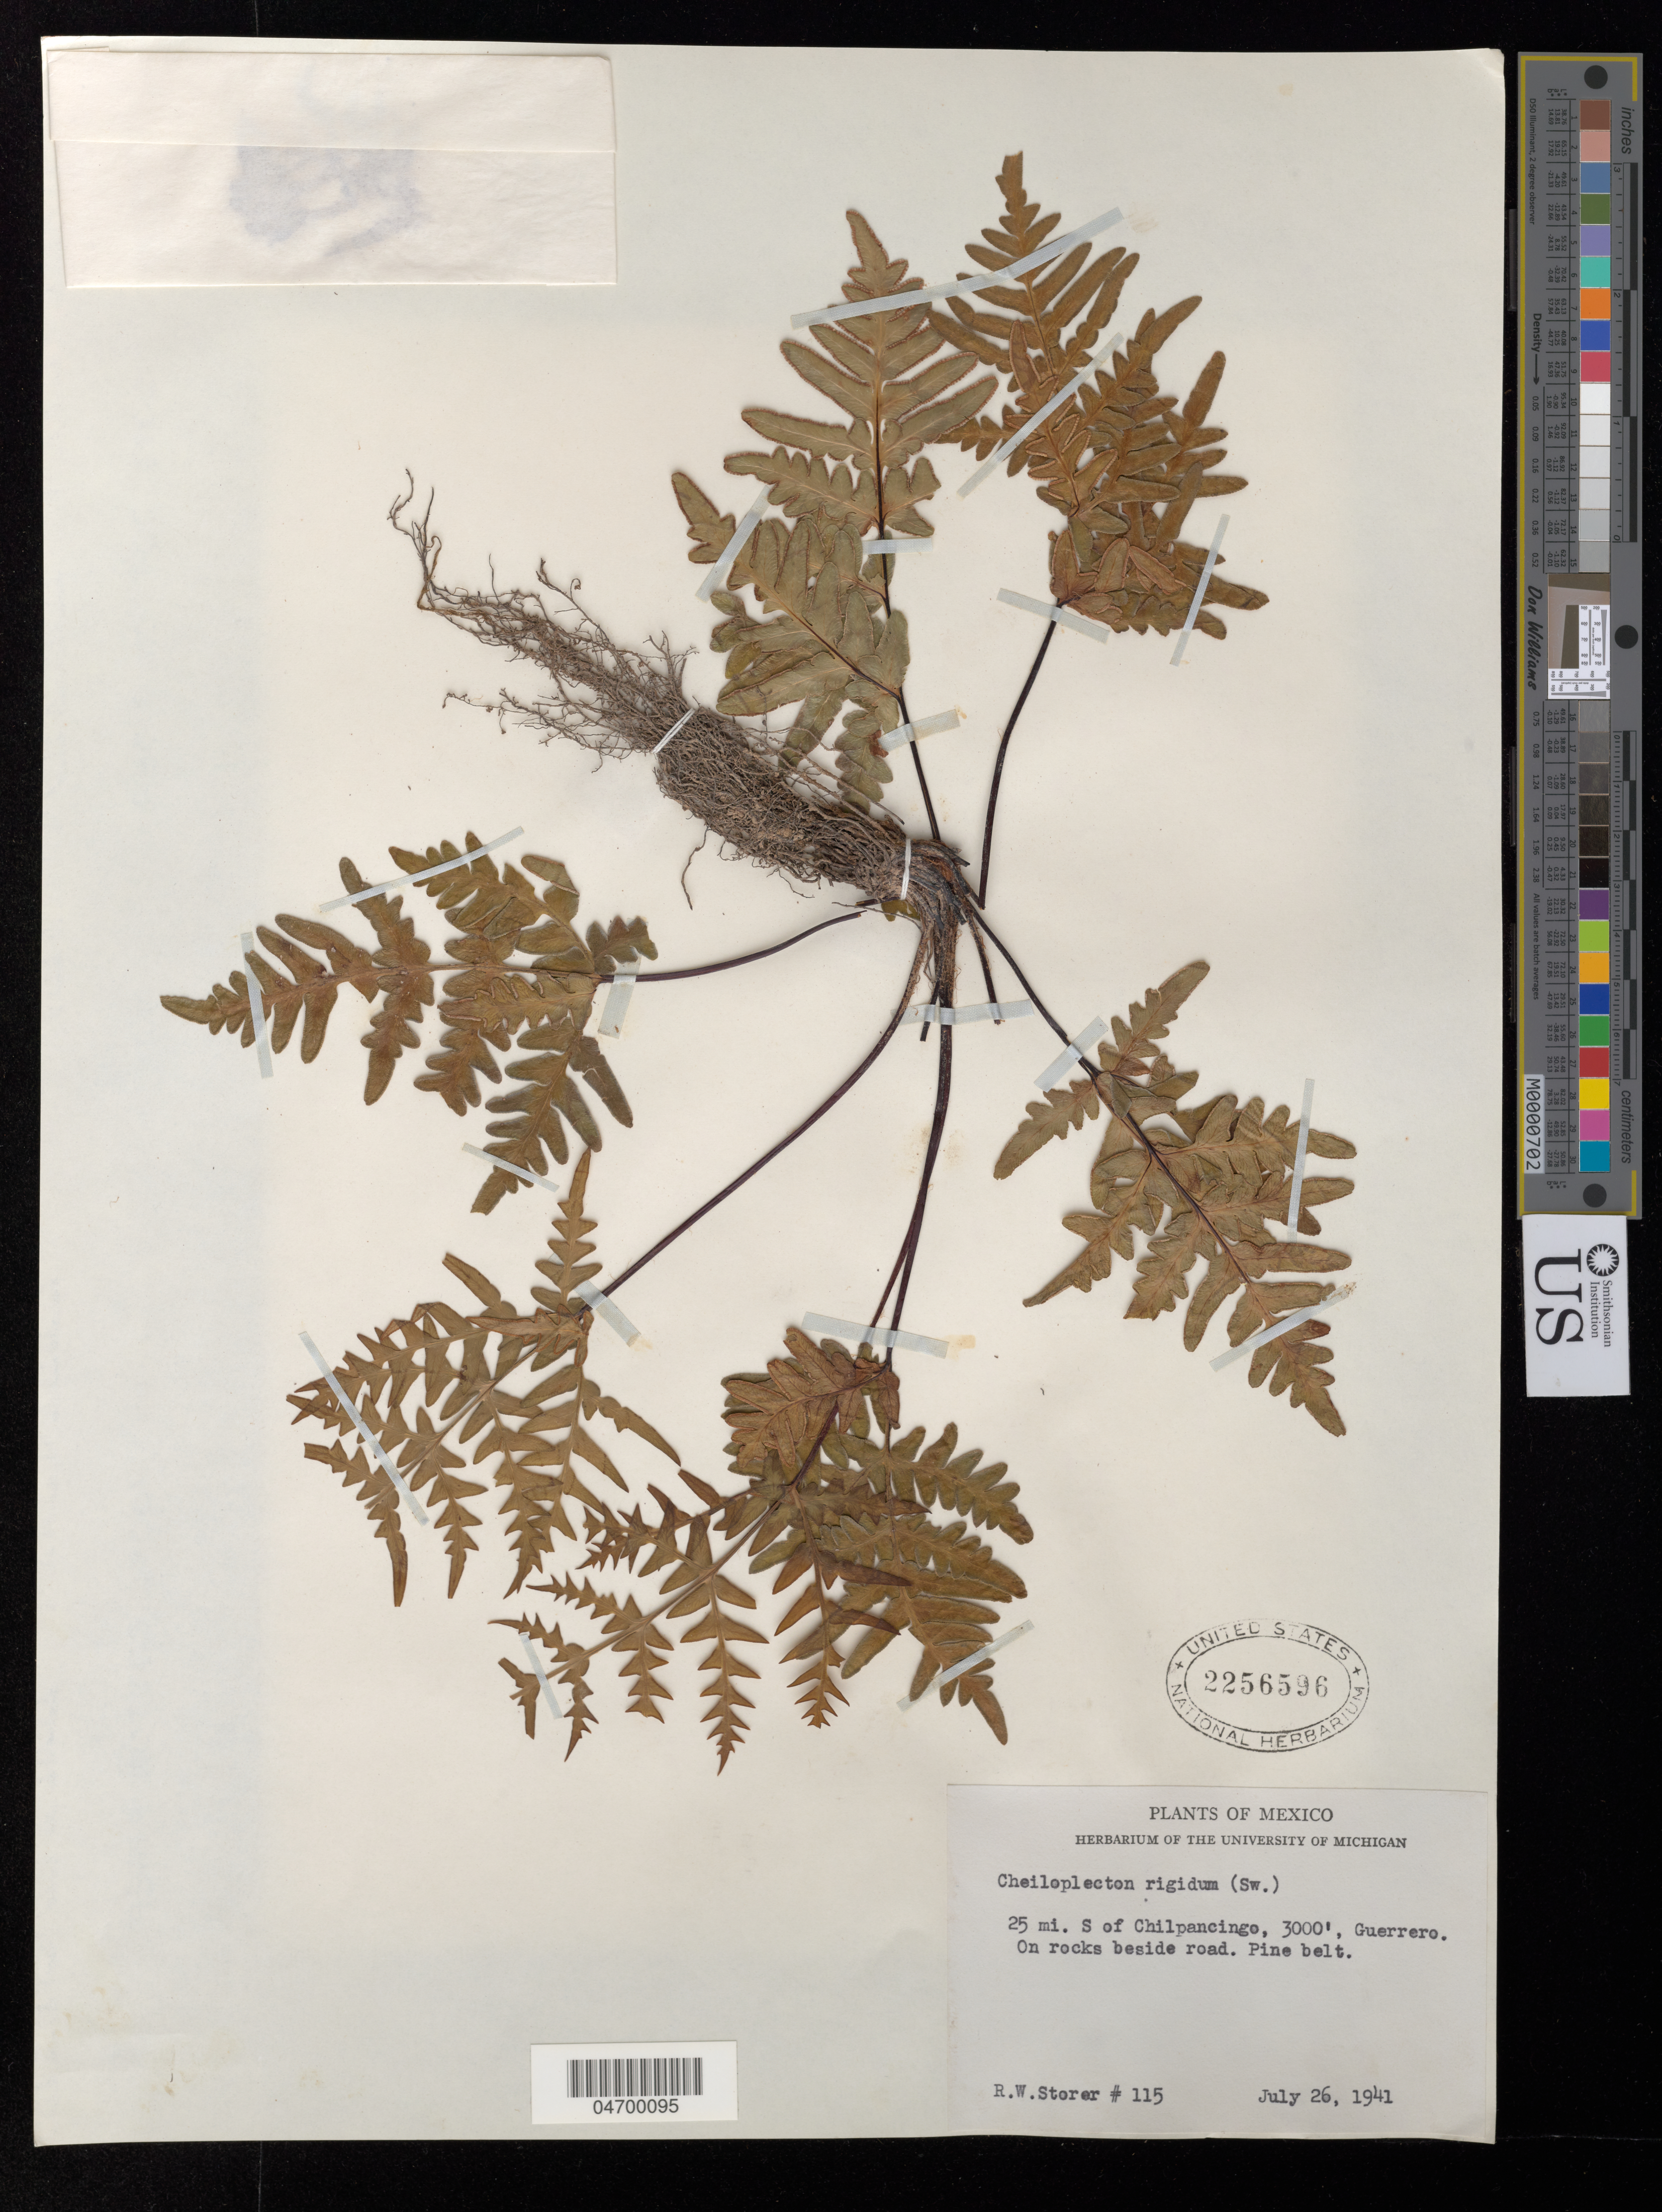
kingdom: Plantae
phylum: Tracheophyta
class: Polypodiopsida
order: Polypodiales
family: Pteridaceae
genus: Cheiloplecton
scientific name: Cheiloplecton rigidum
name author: (Sw.) Fée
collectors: R. Storer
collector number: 115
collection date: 1941-07-26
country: Mexico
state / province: Guerrero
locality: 25 mi. S of Chilpancingo.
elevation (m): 914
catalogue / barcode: US 2256596